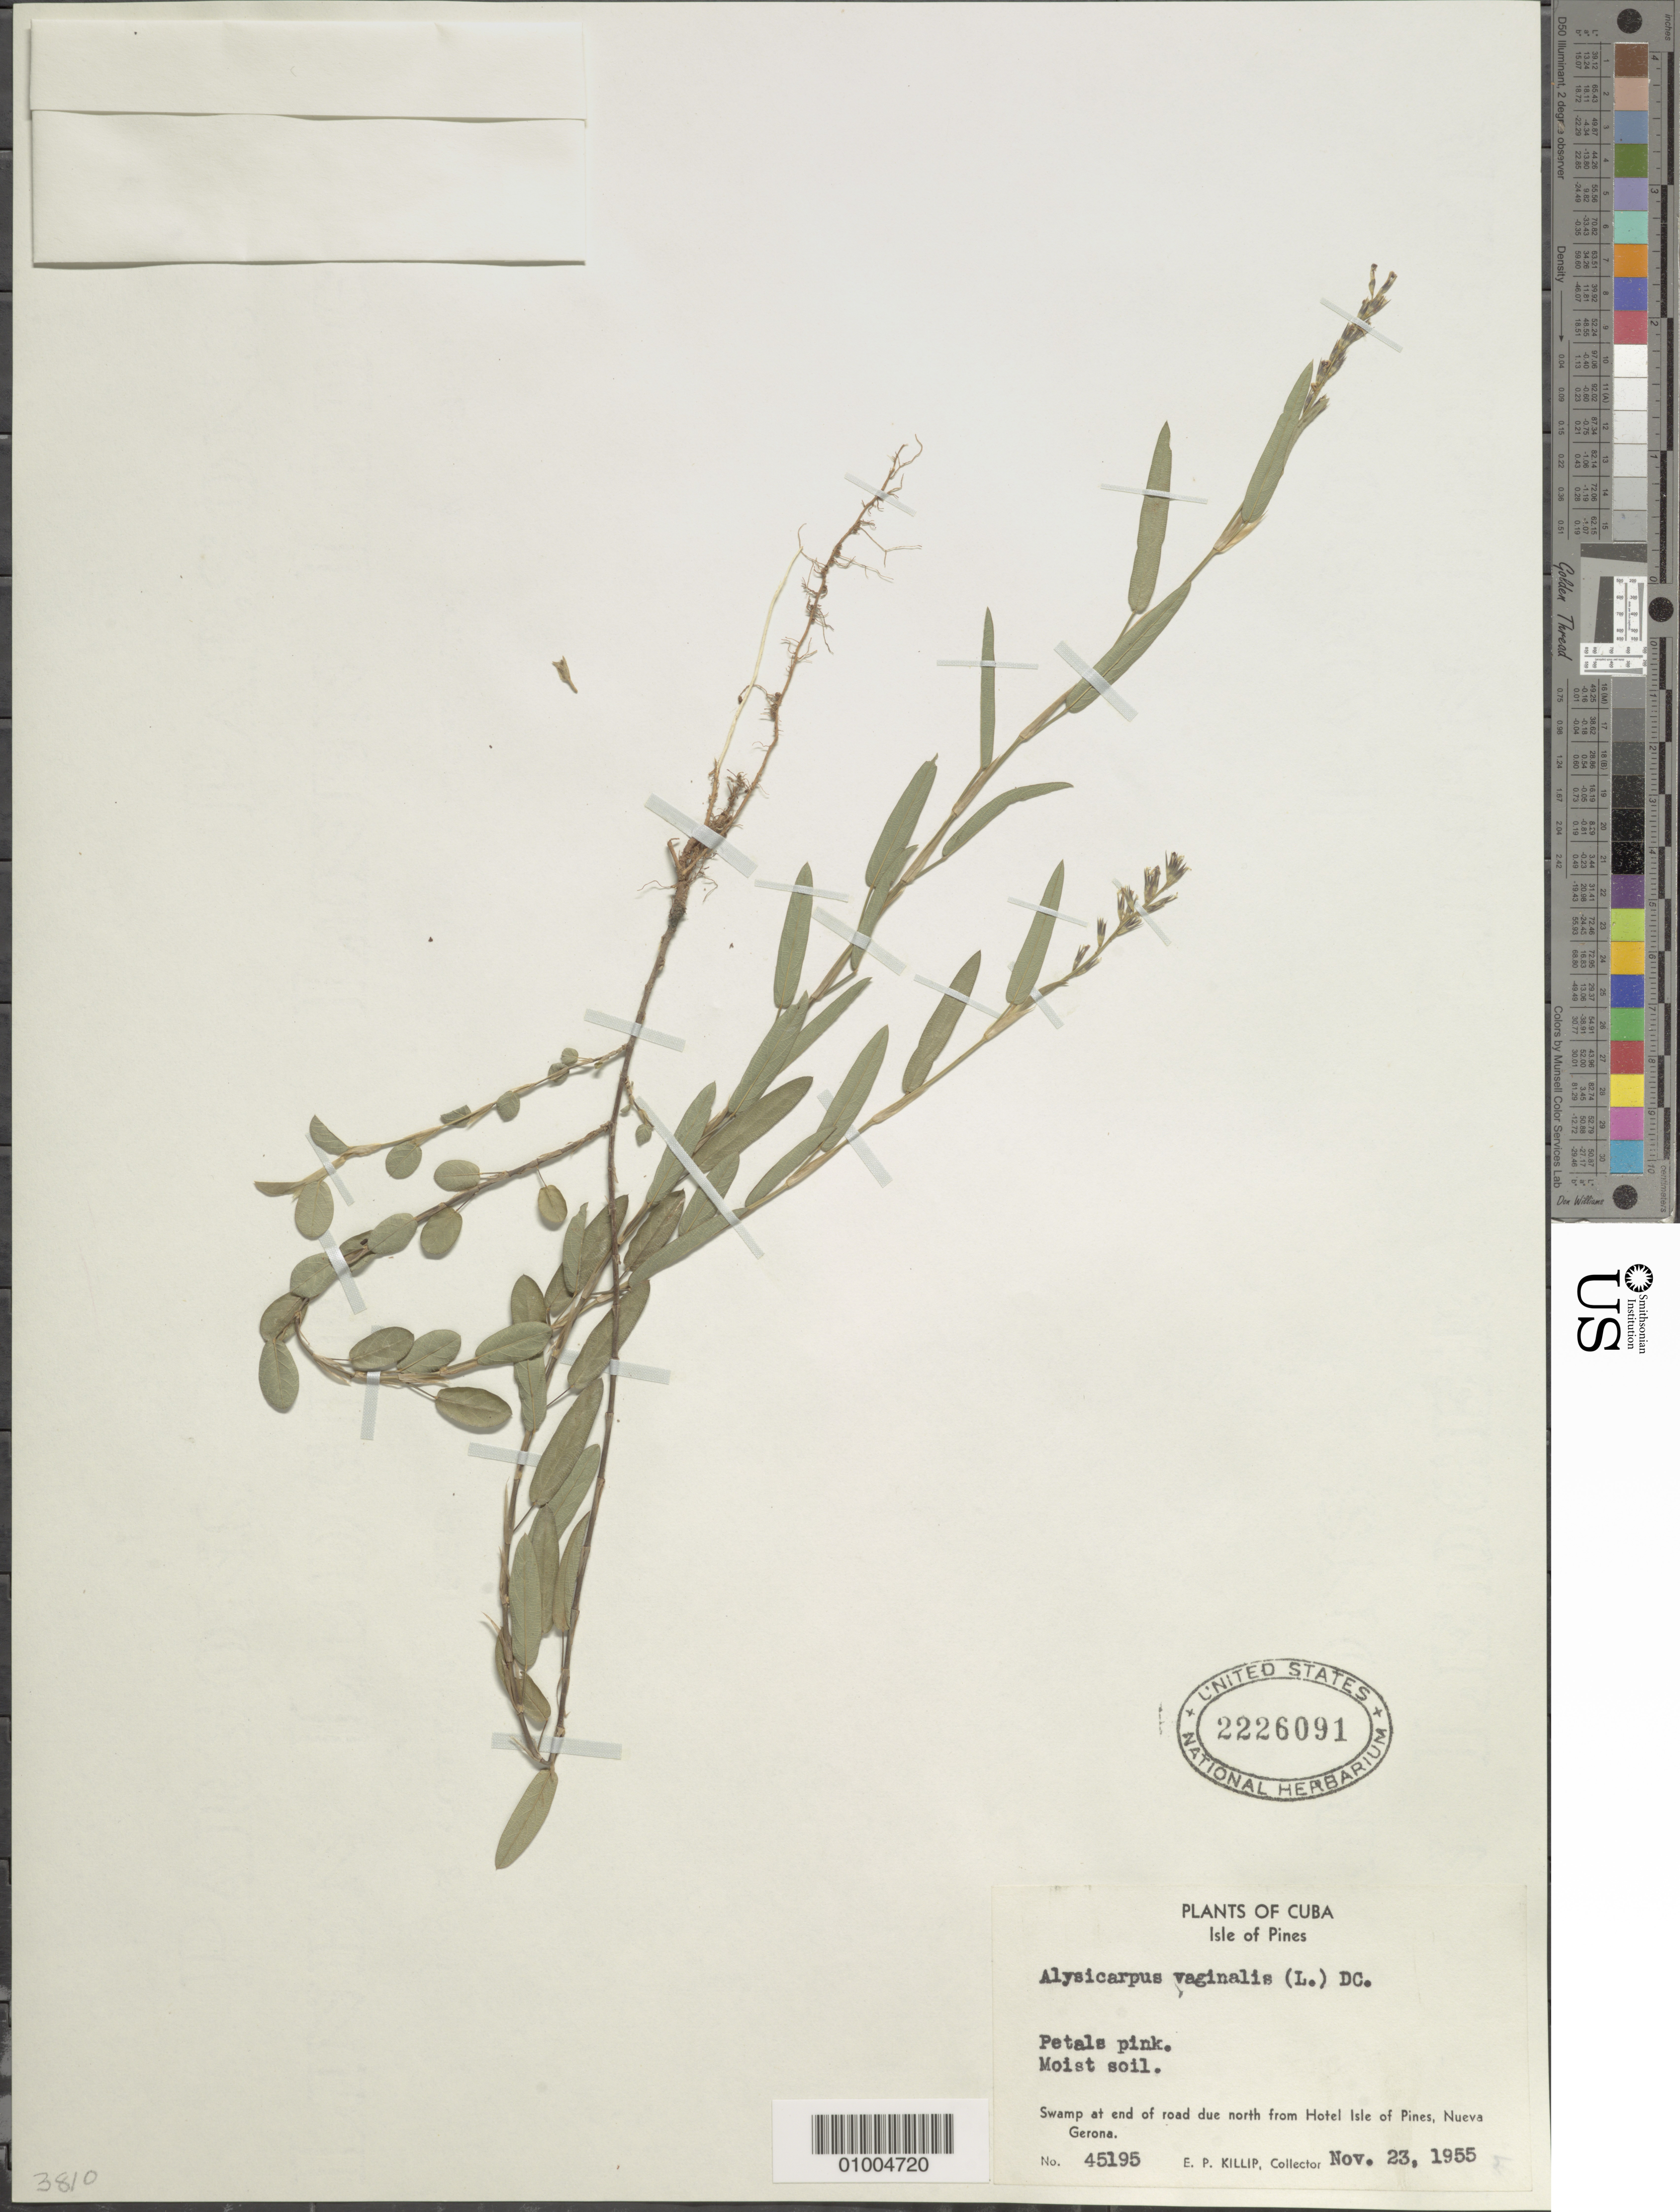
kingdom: Plantae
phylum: Tracheophyta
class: Magnoliopsida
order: Fabales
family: Fabaceae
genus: Alysicarpus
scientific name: Alysicarpus vaginalis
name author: (L.) DC.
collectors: E. P. Killip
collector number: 45195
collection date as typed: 23 Nov 1955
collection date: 1955-11-23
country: Cuba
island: Isla de la Juventud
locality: Swamp at end of road due N from Hotel Isle of Pines, Nueva Gerona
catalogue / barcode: US 2226091